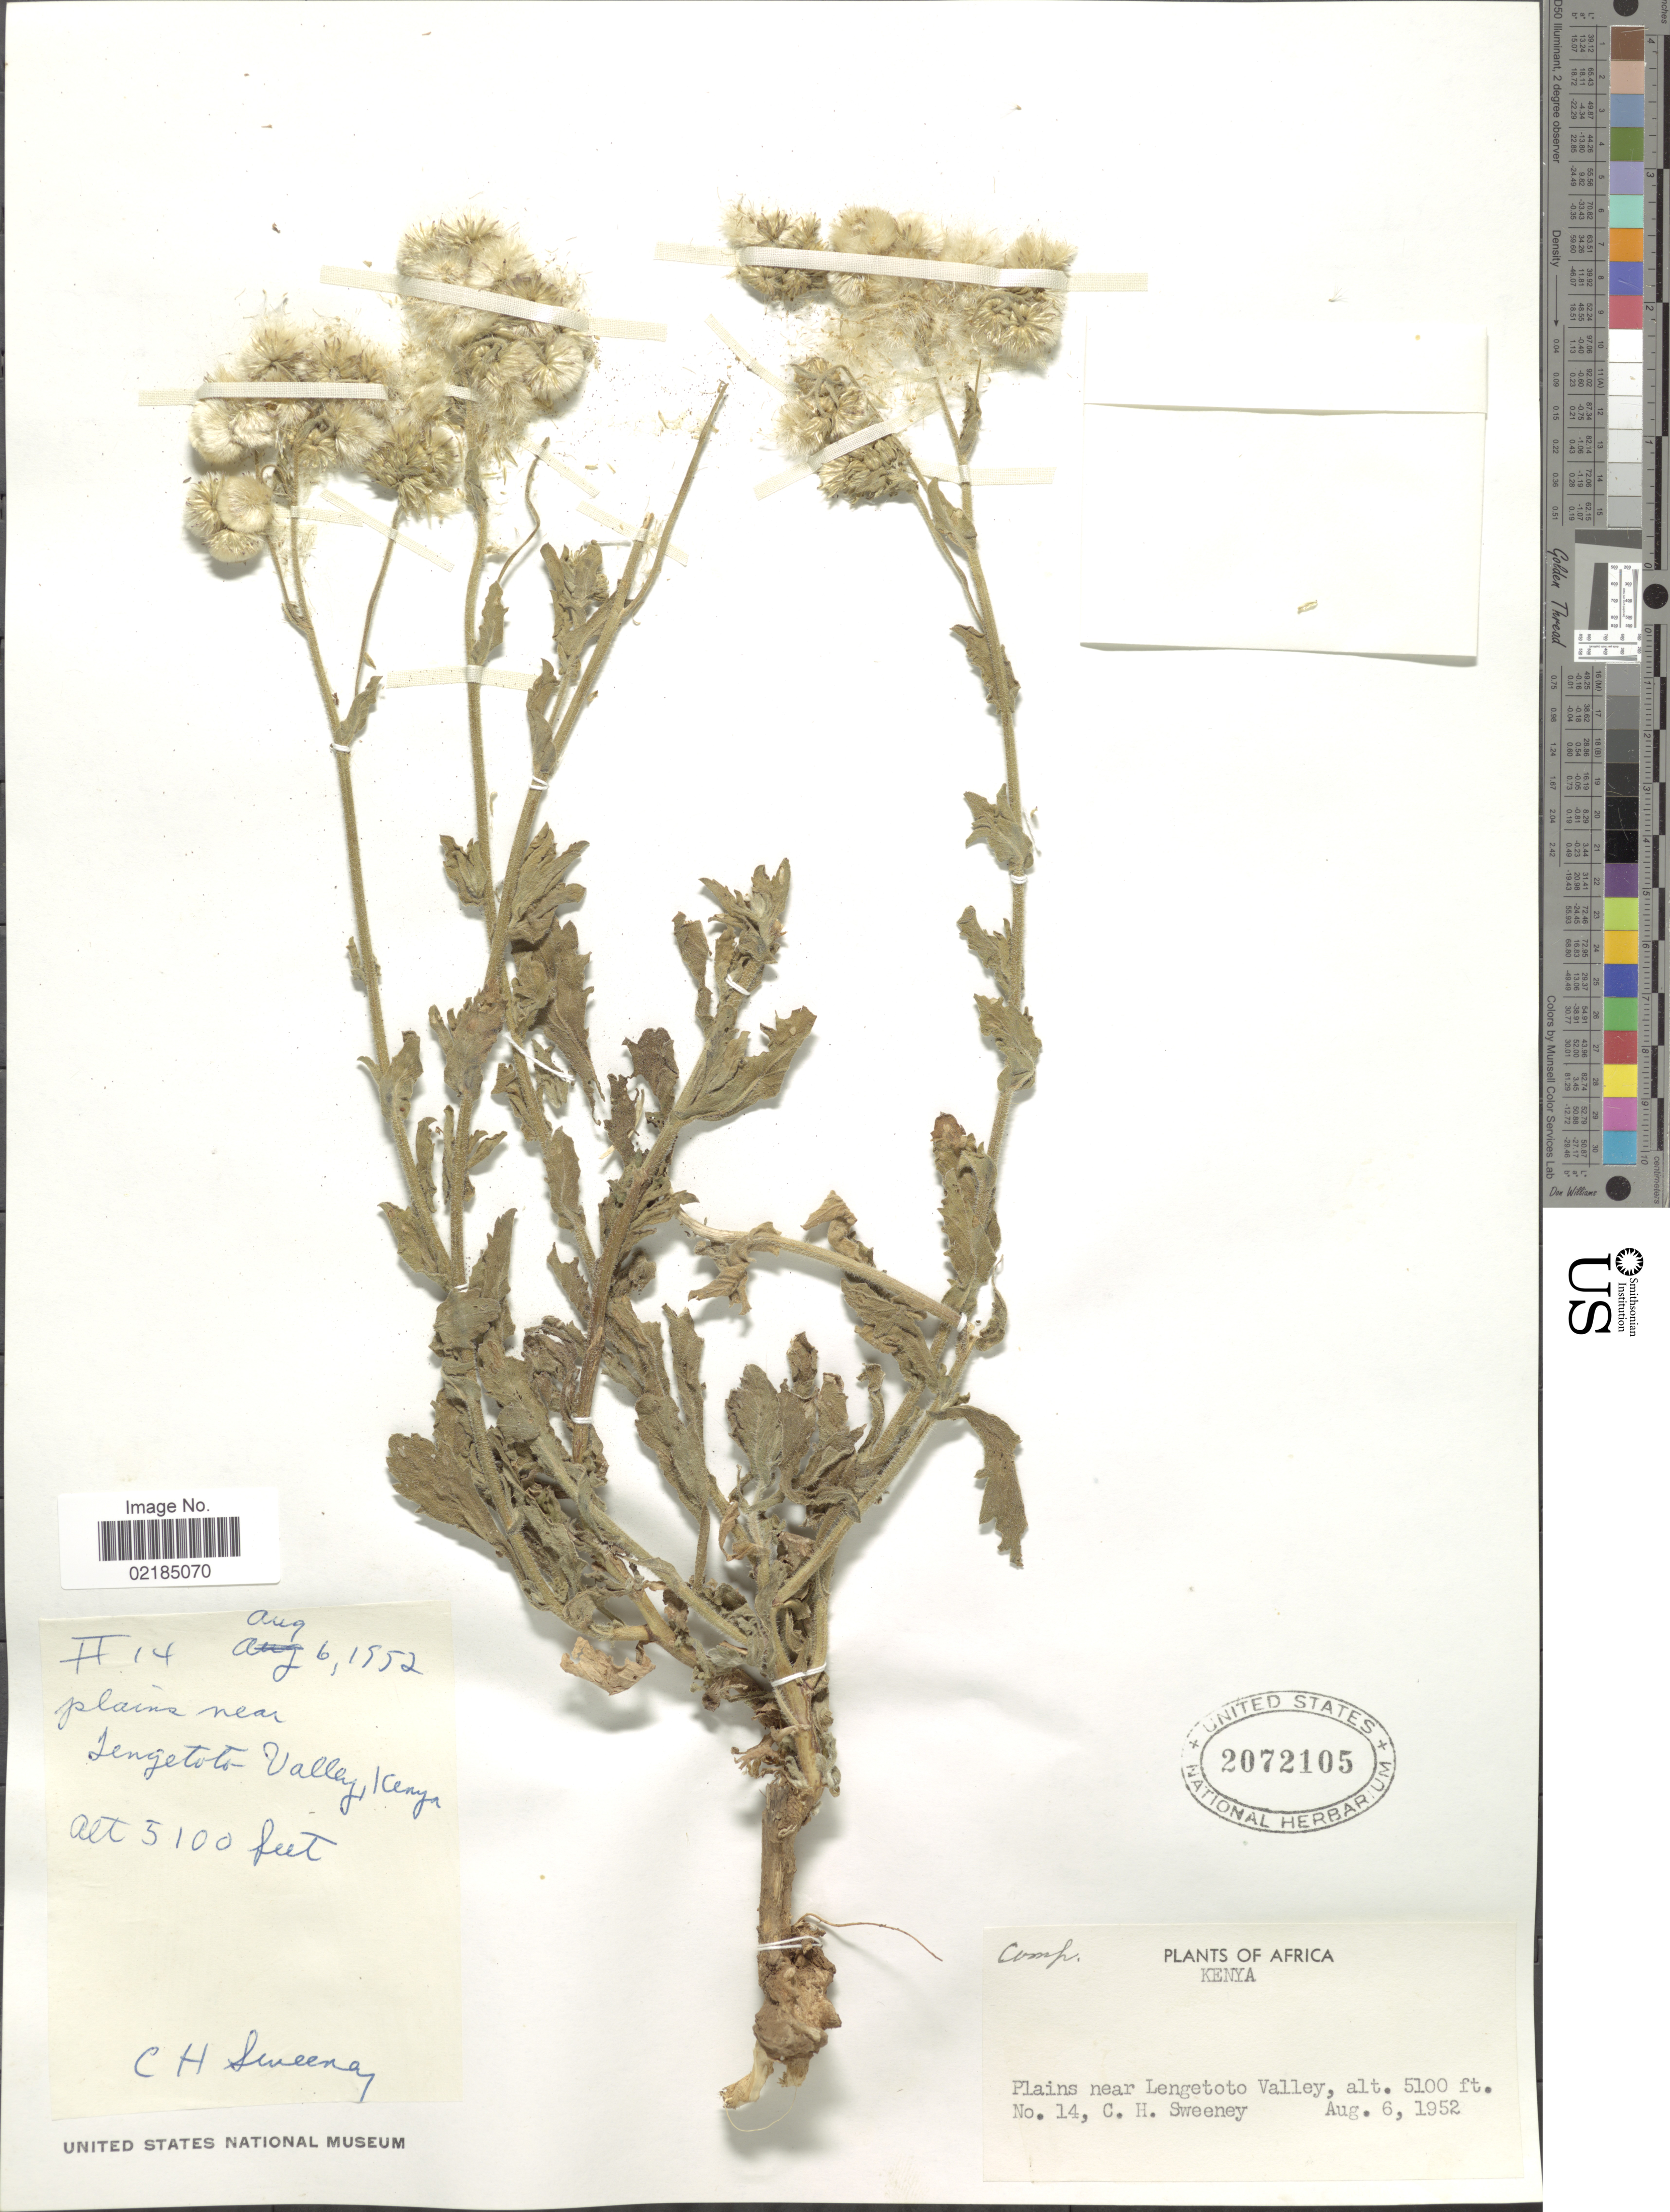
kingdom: Plantae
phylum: Tracheophyta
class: Magnoliopsida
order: Asterales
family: Asteraceae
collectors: C. Sweeney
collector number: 14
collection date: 1952-08-06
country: Kenya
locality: Plains near Lengetoto Valley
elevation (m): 1554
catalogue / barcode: US 2072105